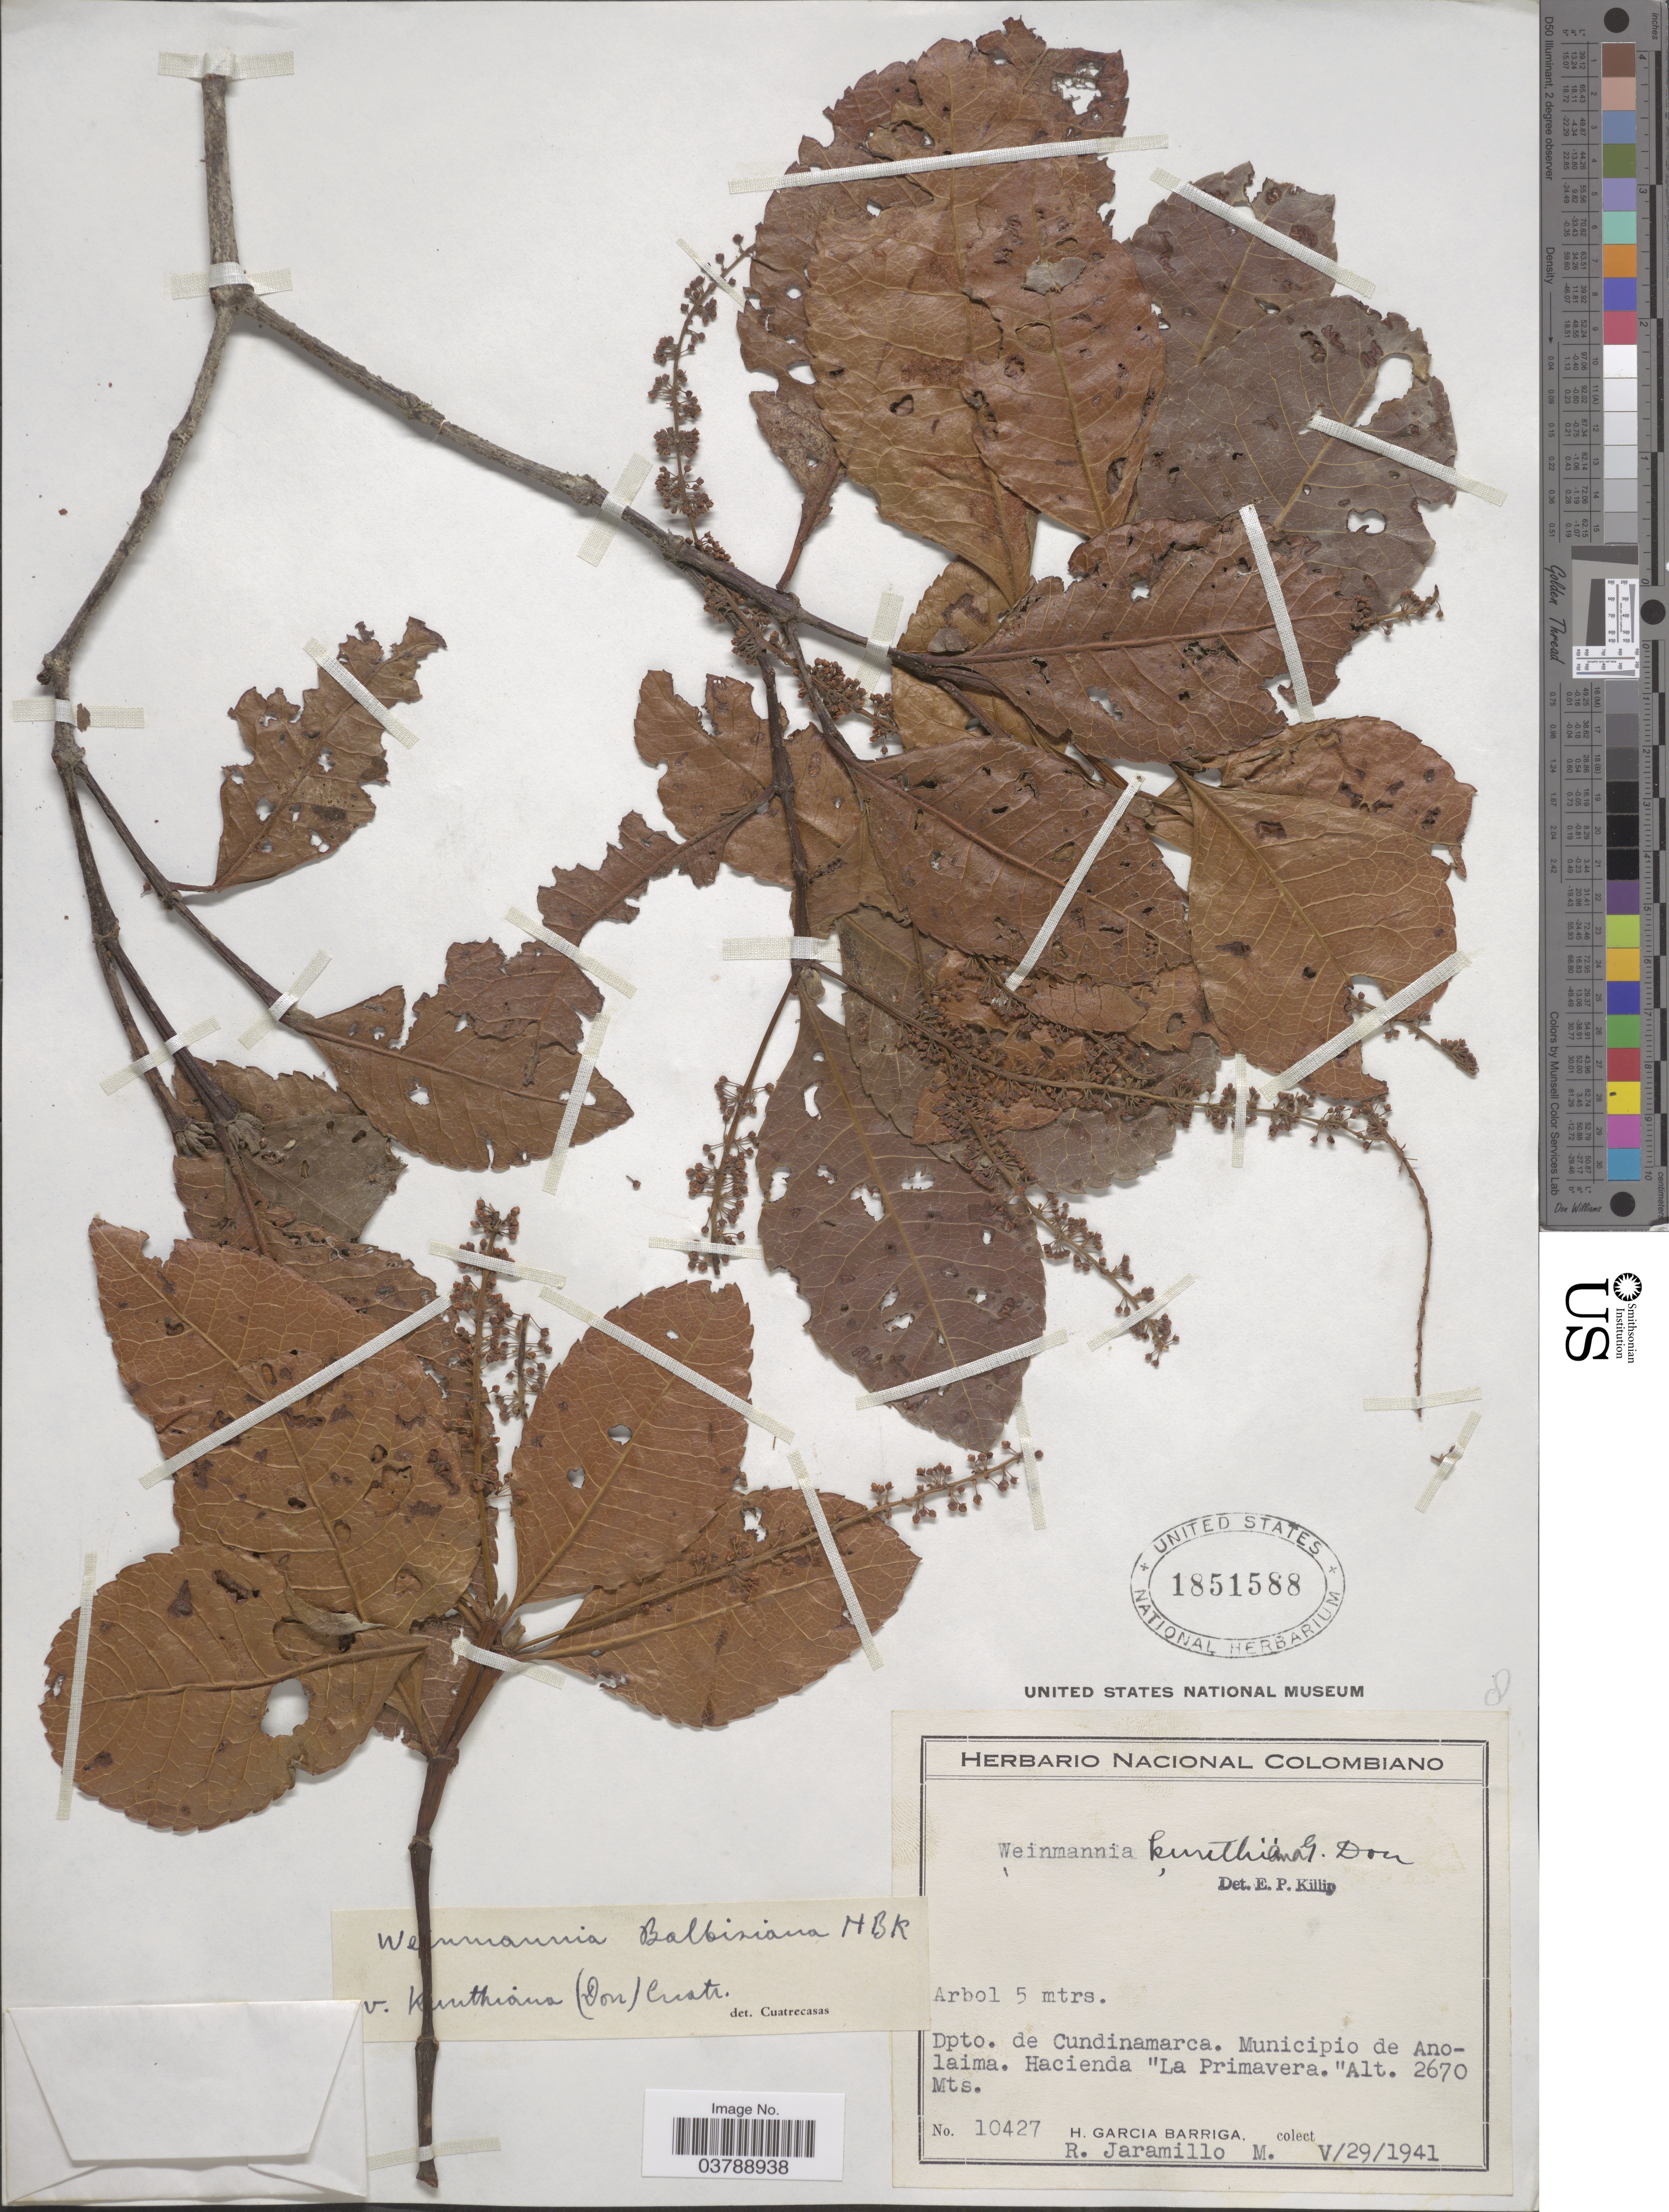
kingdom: Plantae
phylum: Tracheophyta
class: Magnoliopsida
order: Oxalidales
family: Cunoniaceae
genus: Weinmannia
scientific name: Weinmannia balbisiana var. kunthiana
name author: (D. Don) Cuatrec.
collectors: H. García Barriga & R. Jaramillo M.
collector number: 10427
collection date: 1941-05-29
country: Colombia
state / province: Cundinamarca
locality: Dpto. de Cundinamarca. Municipio de Anolaima. Hacienda "La Primavera".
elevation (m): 2670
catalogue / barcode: US 1851588